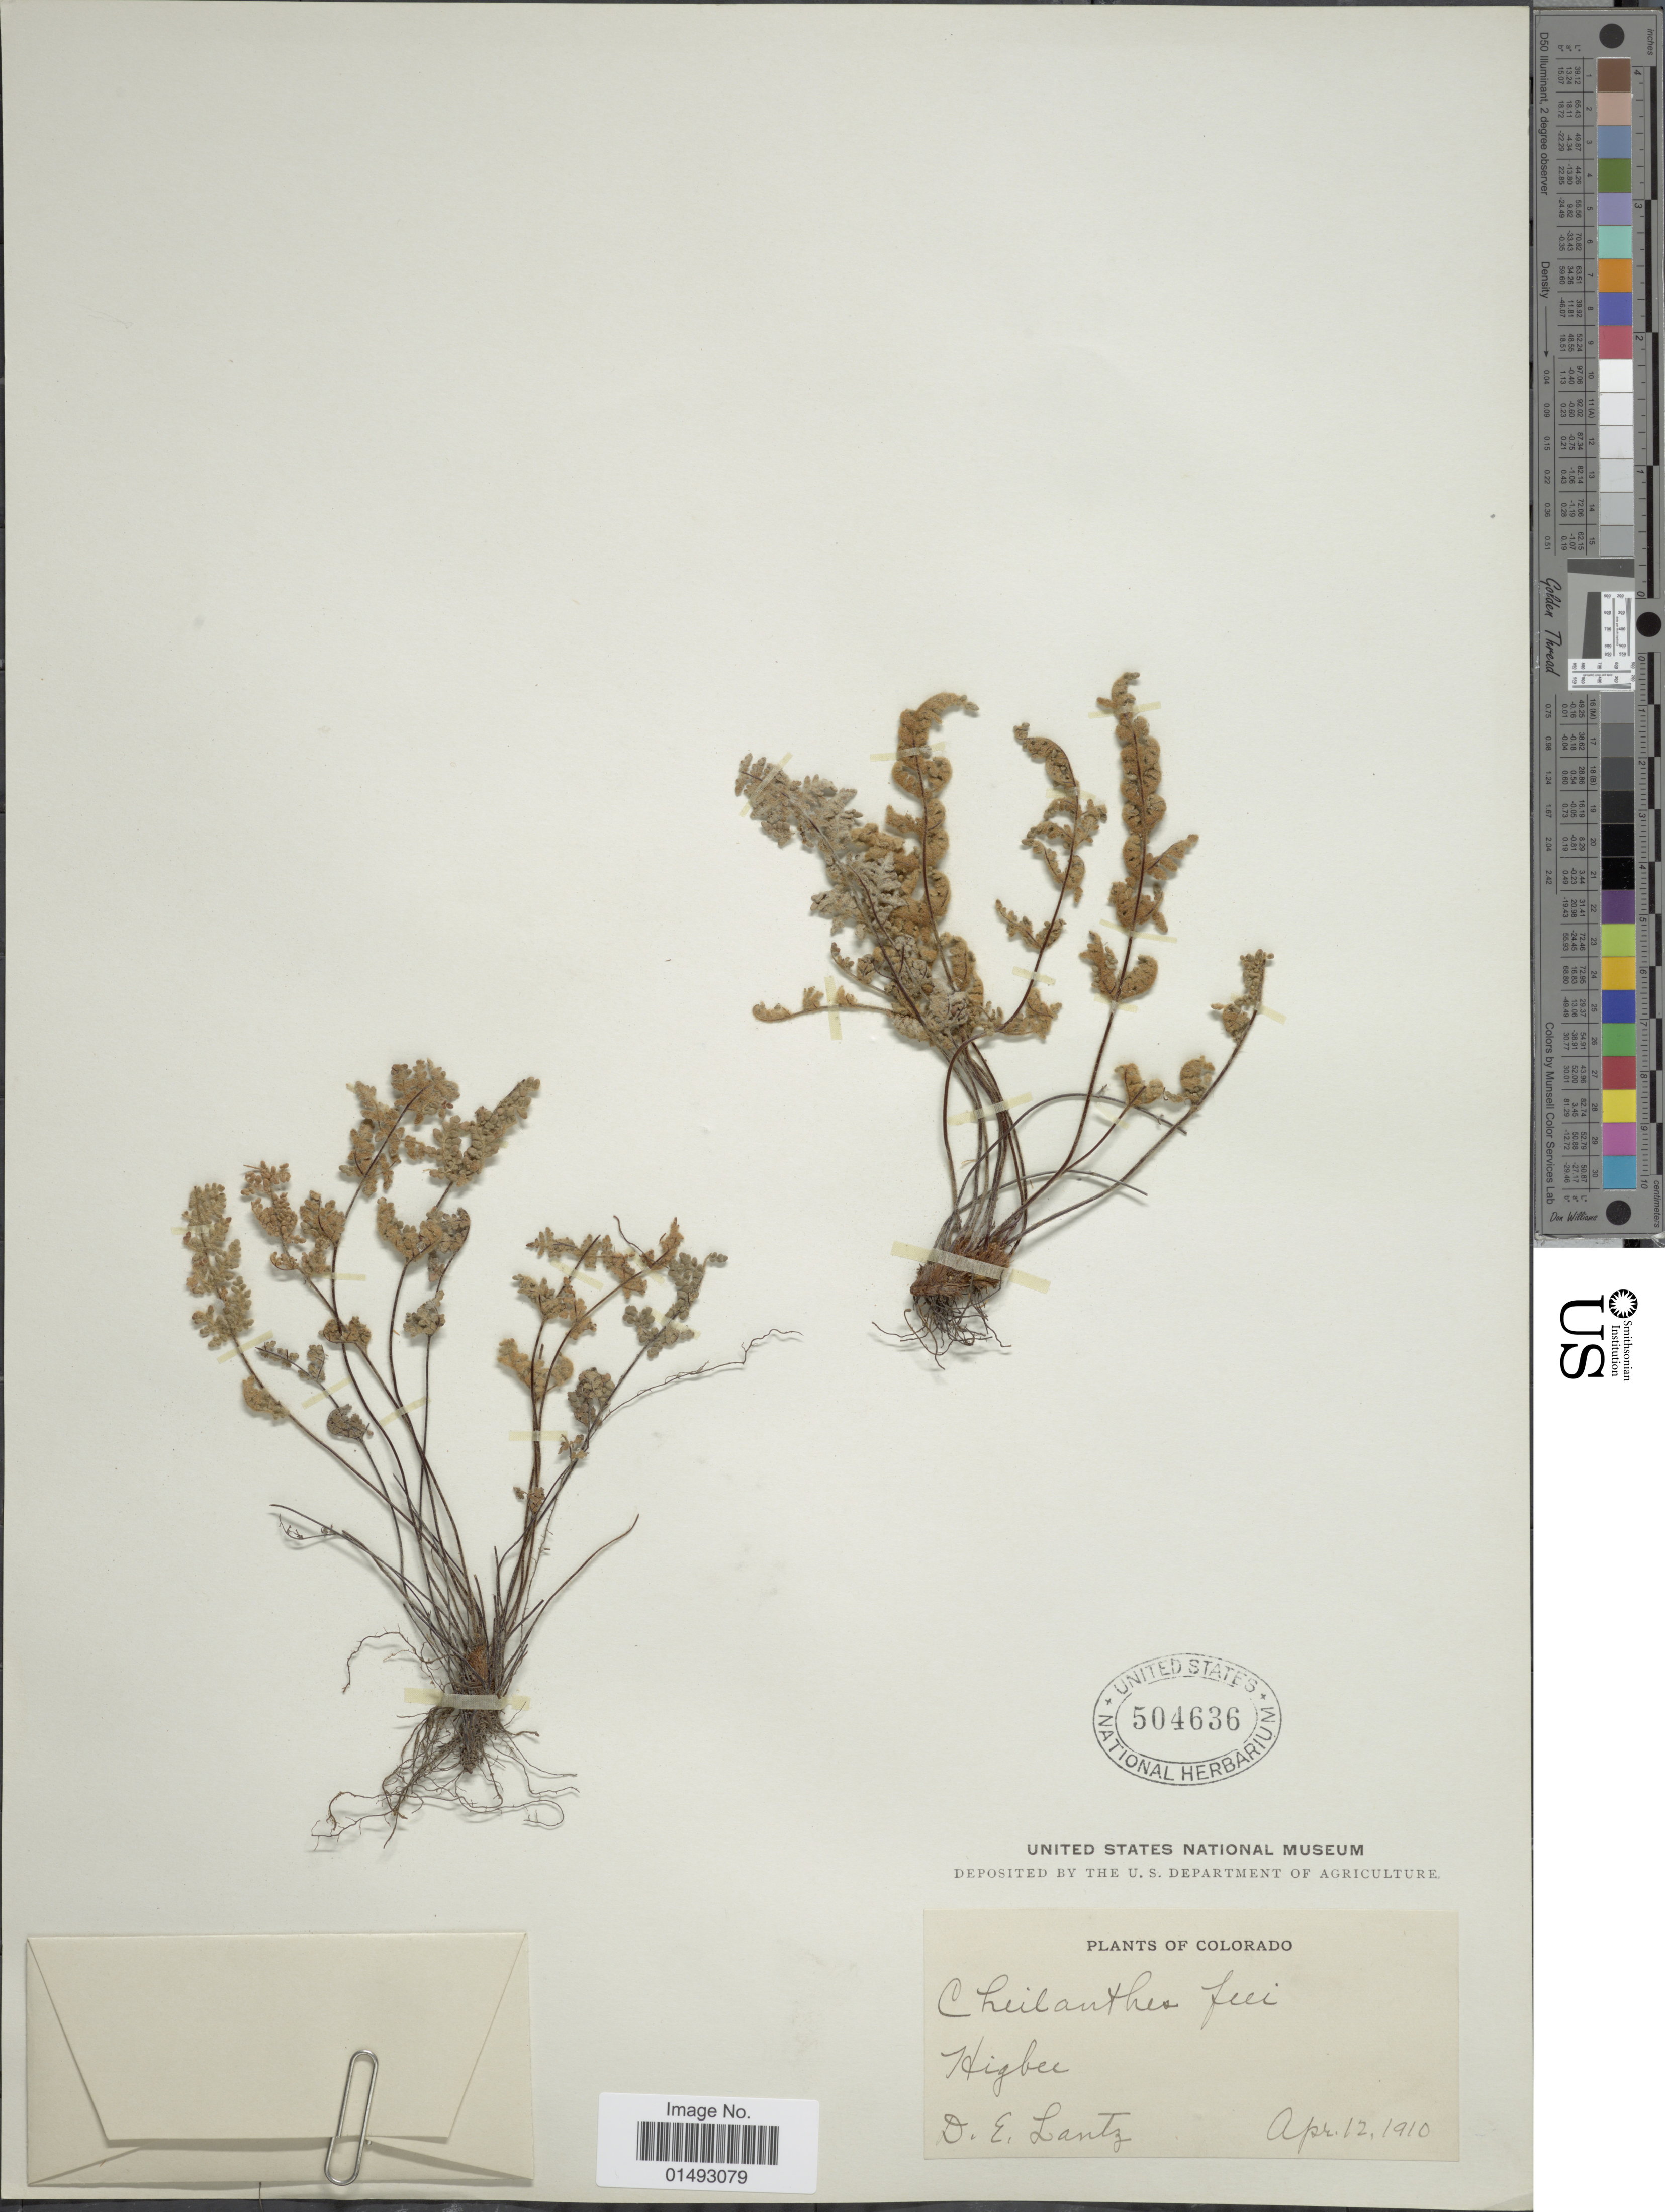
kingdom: Plantae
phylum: Tracheophyta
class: Polypodiopsida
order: Polypodiales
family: Pteridaceae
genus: Myriopteris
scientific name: Myriopteris gracilis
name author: Fée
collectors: D. Lantz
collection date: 1910-04-12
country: United States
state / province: Colorado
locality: Higbee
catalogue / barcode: US 504636